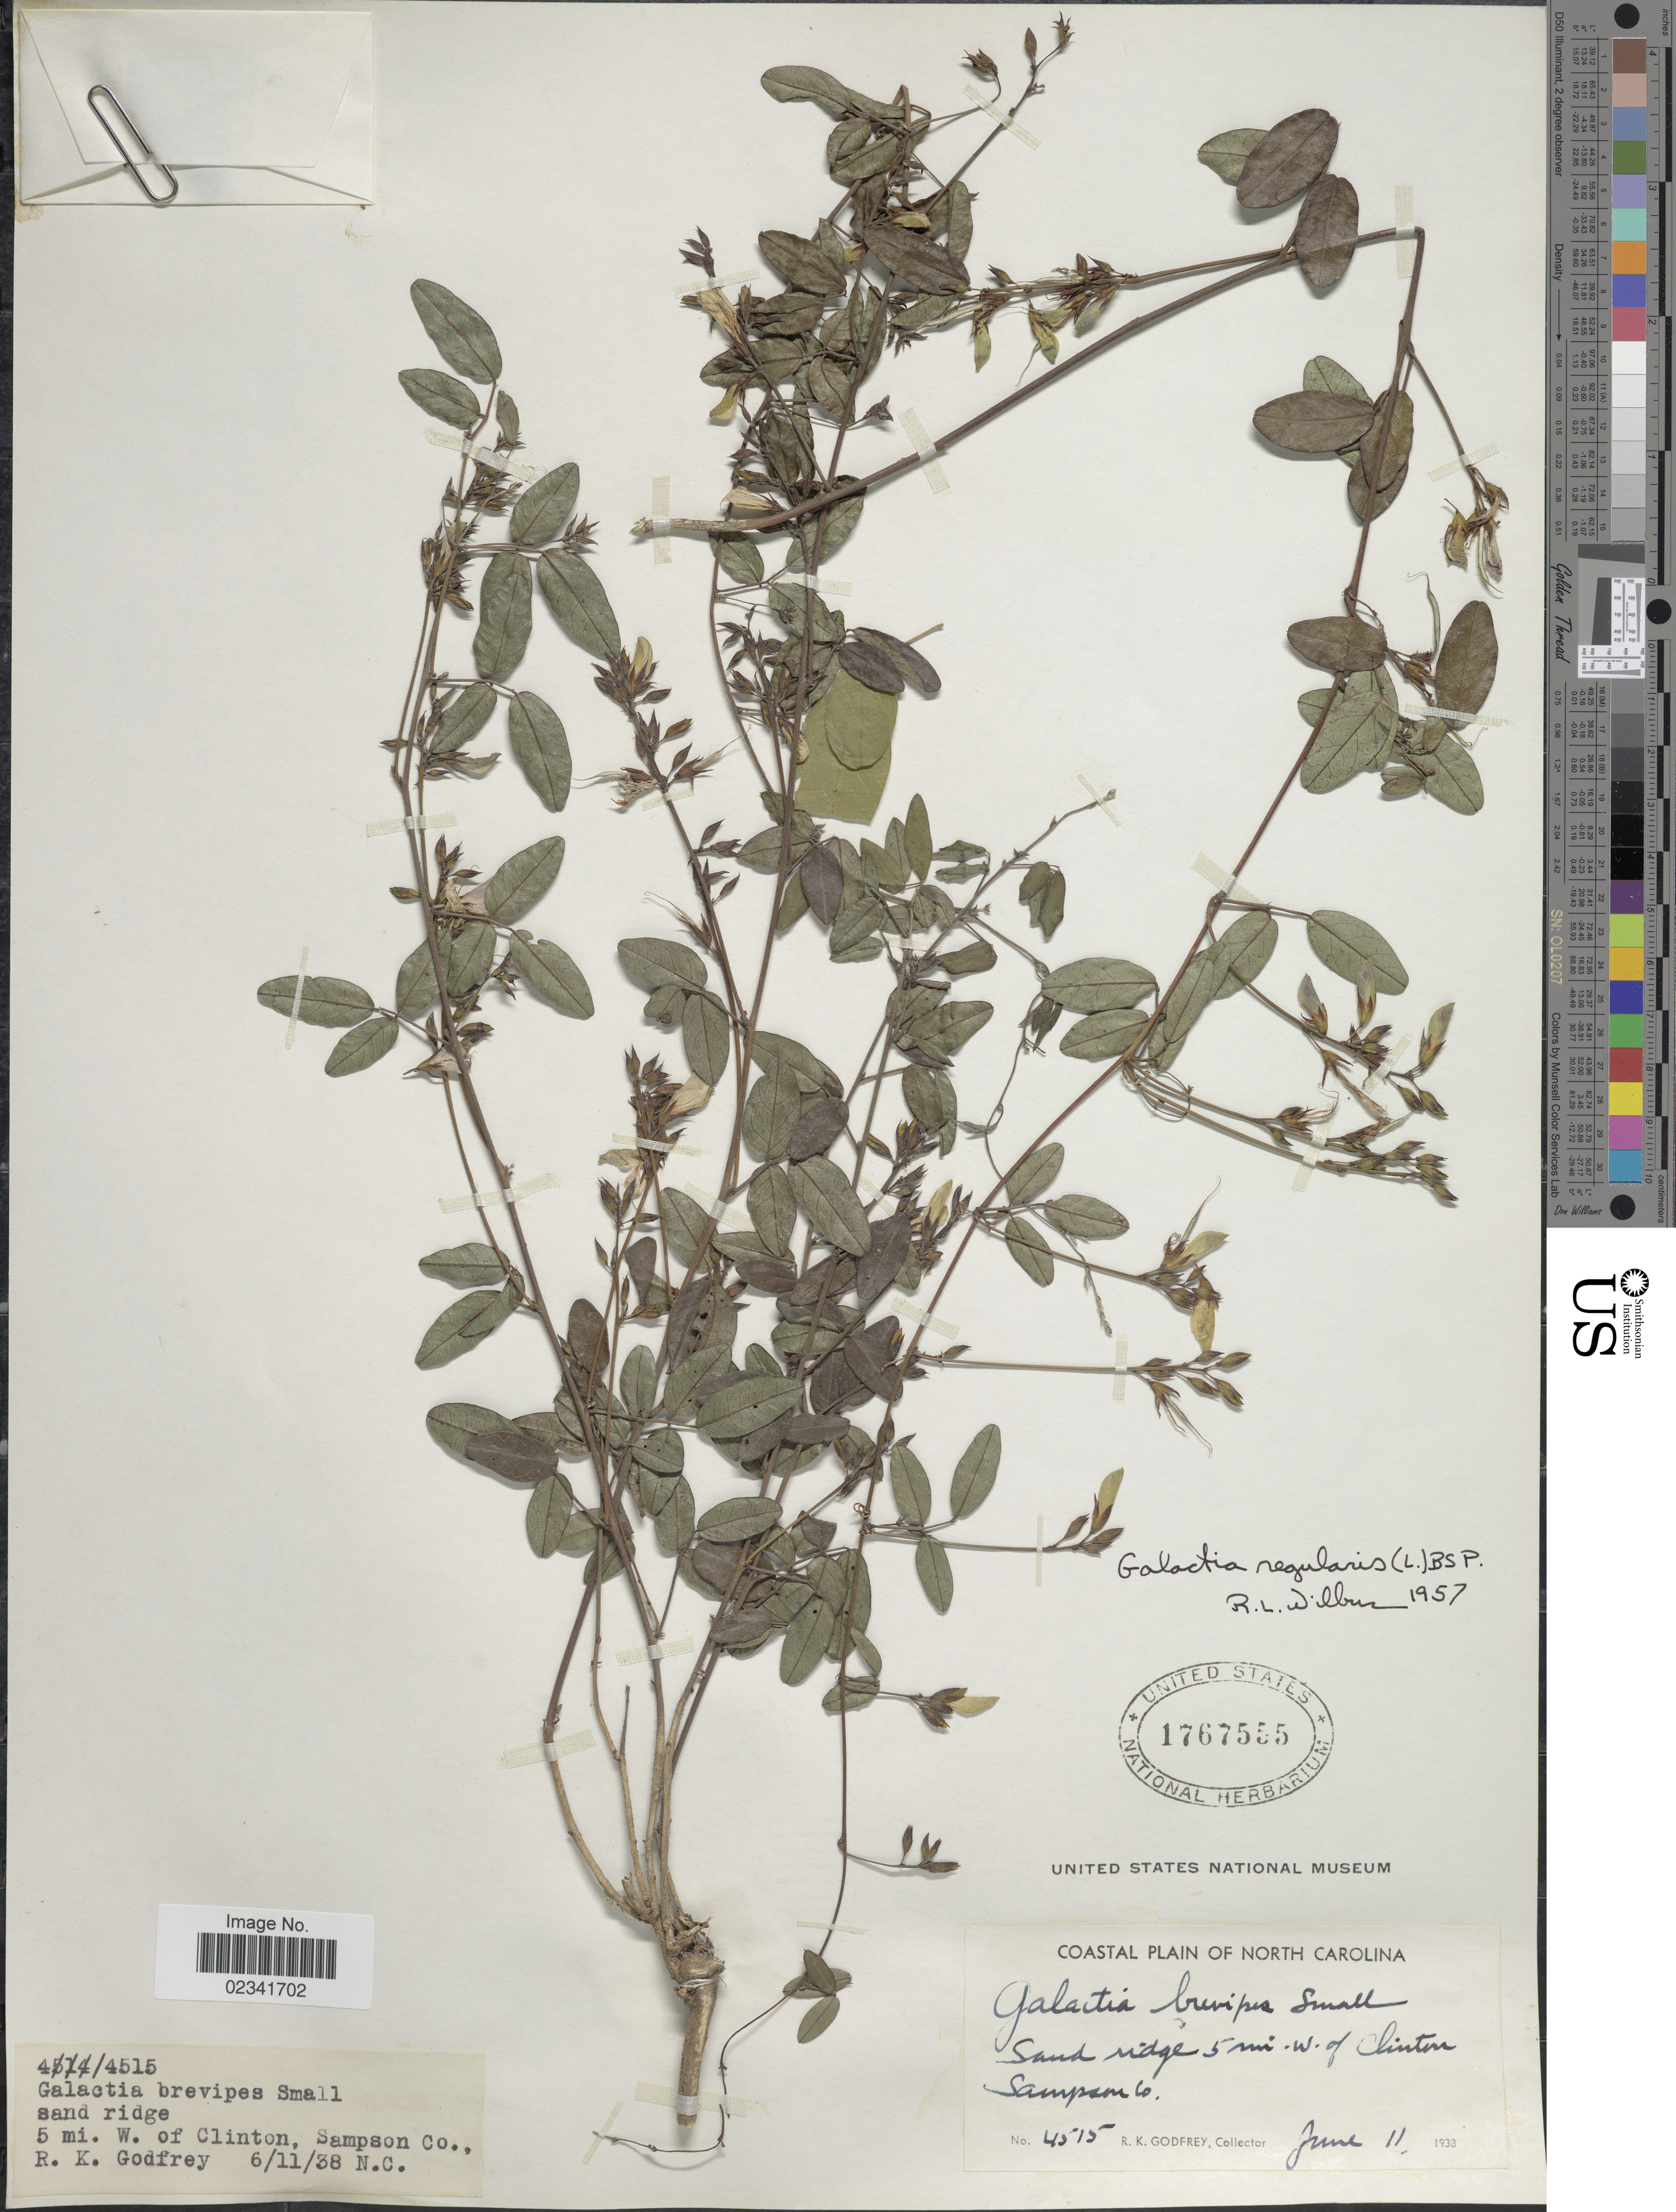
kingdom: Plantae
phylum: Tracheophyta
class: Magnoliopsida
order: Fabales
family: Fabaceae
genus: Galactia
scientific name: Galactia regularis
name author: (L.) Britton, Stearns & Poggenb.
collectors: R. K. Godfrey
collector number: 4515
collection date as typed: Transcribed d/m/y: 11/6/38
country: United States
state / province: North Carolina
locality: Sand ridge 5 mi. W. of Clinton Sampson Co.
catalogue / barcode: US 1767555